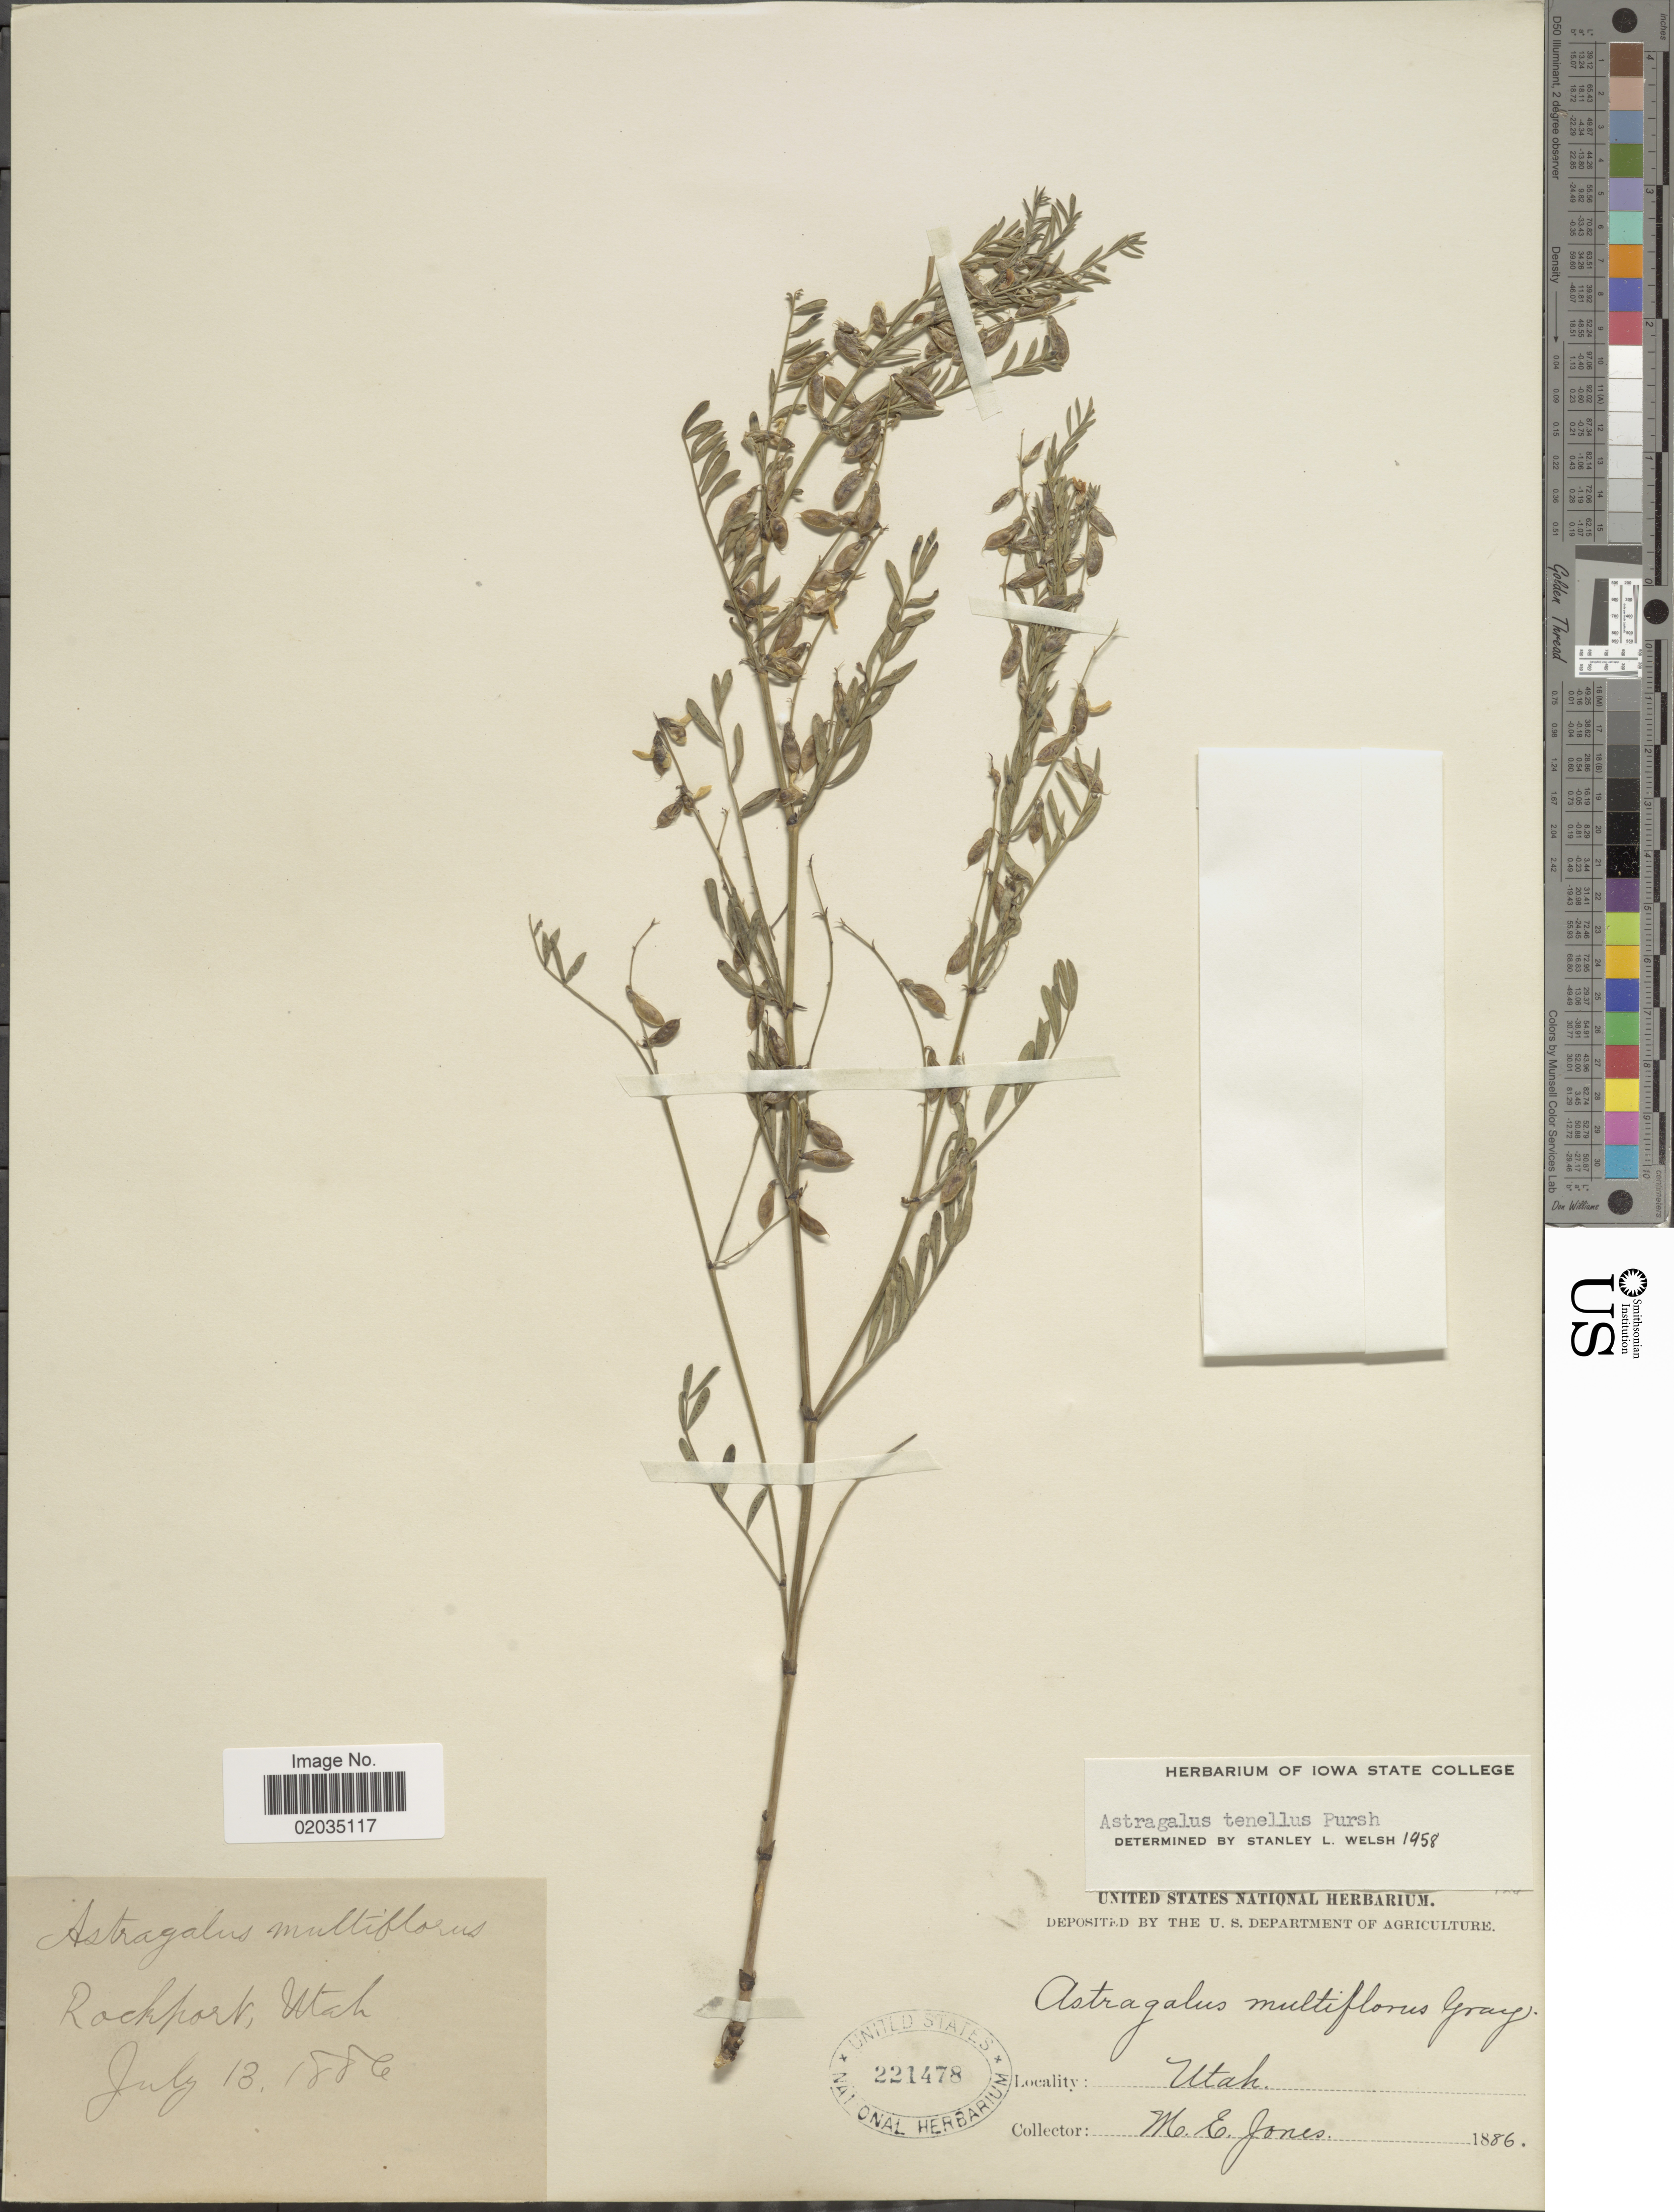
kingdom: Plantae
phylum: Tracheophyta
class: Magnoliopsida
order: Fabales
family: Fabaceae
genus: Astragalus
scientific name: Astragalus tenellus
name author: Pursh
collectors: M. E. Jones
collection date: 1886-07-13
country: United States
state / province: Utah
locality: Rockport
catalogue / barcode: US 221478